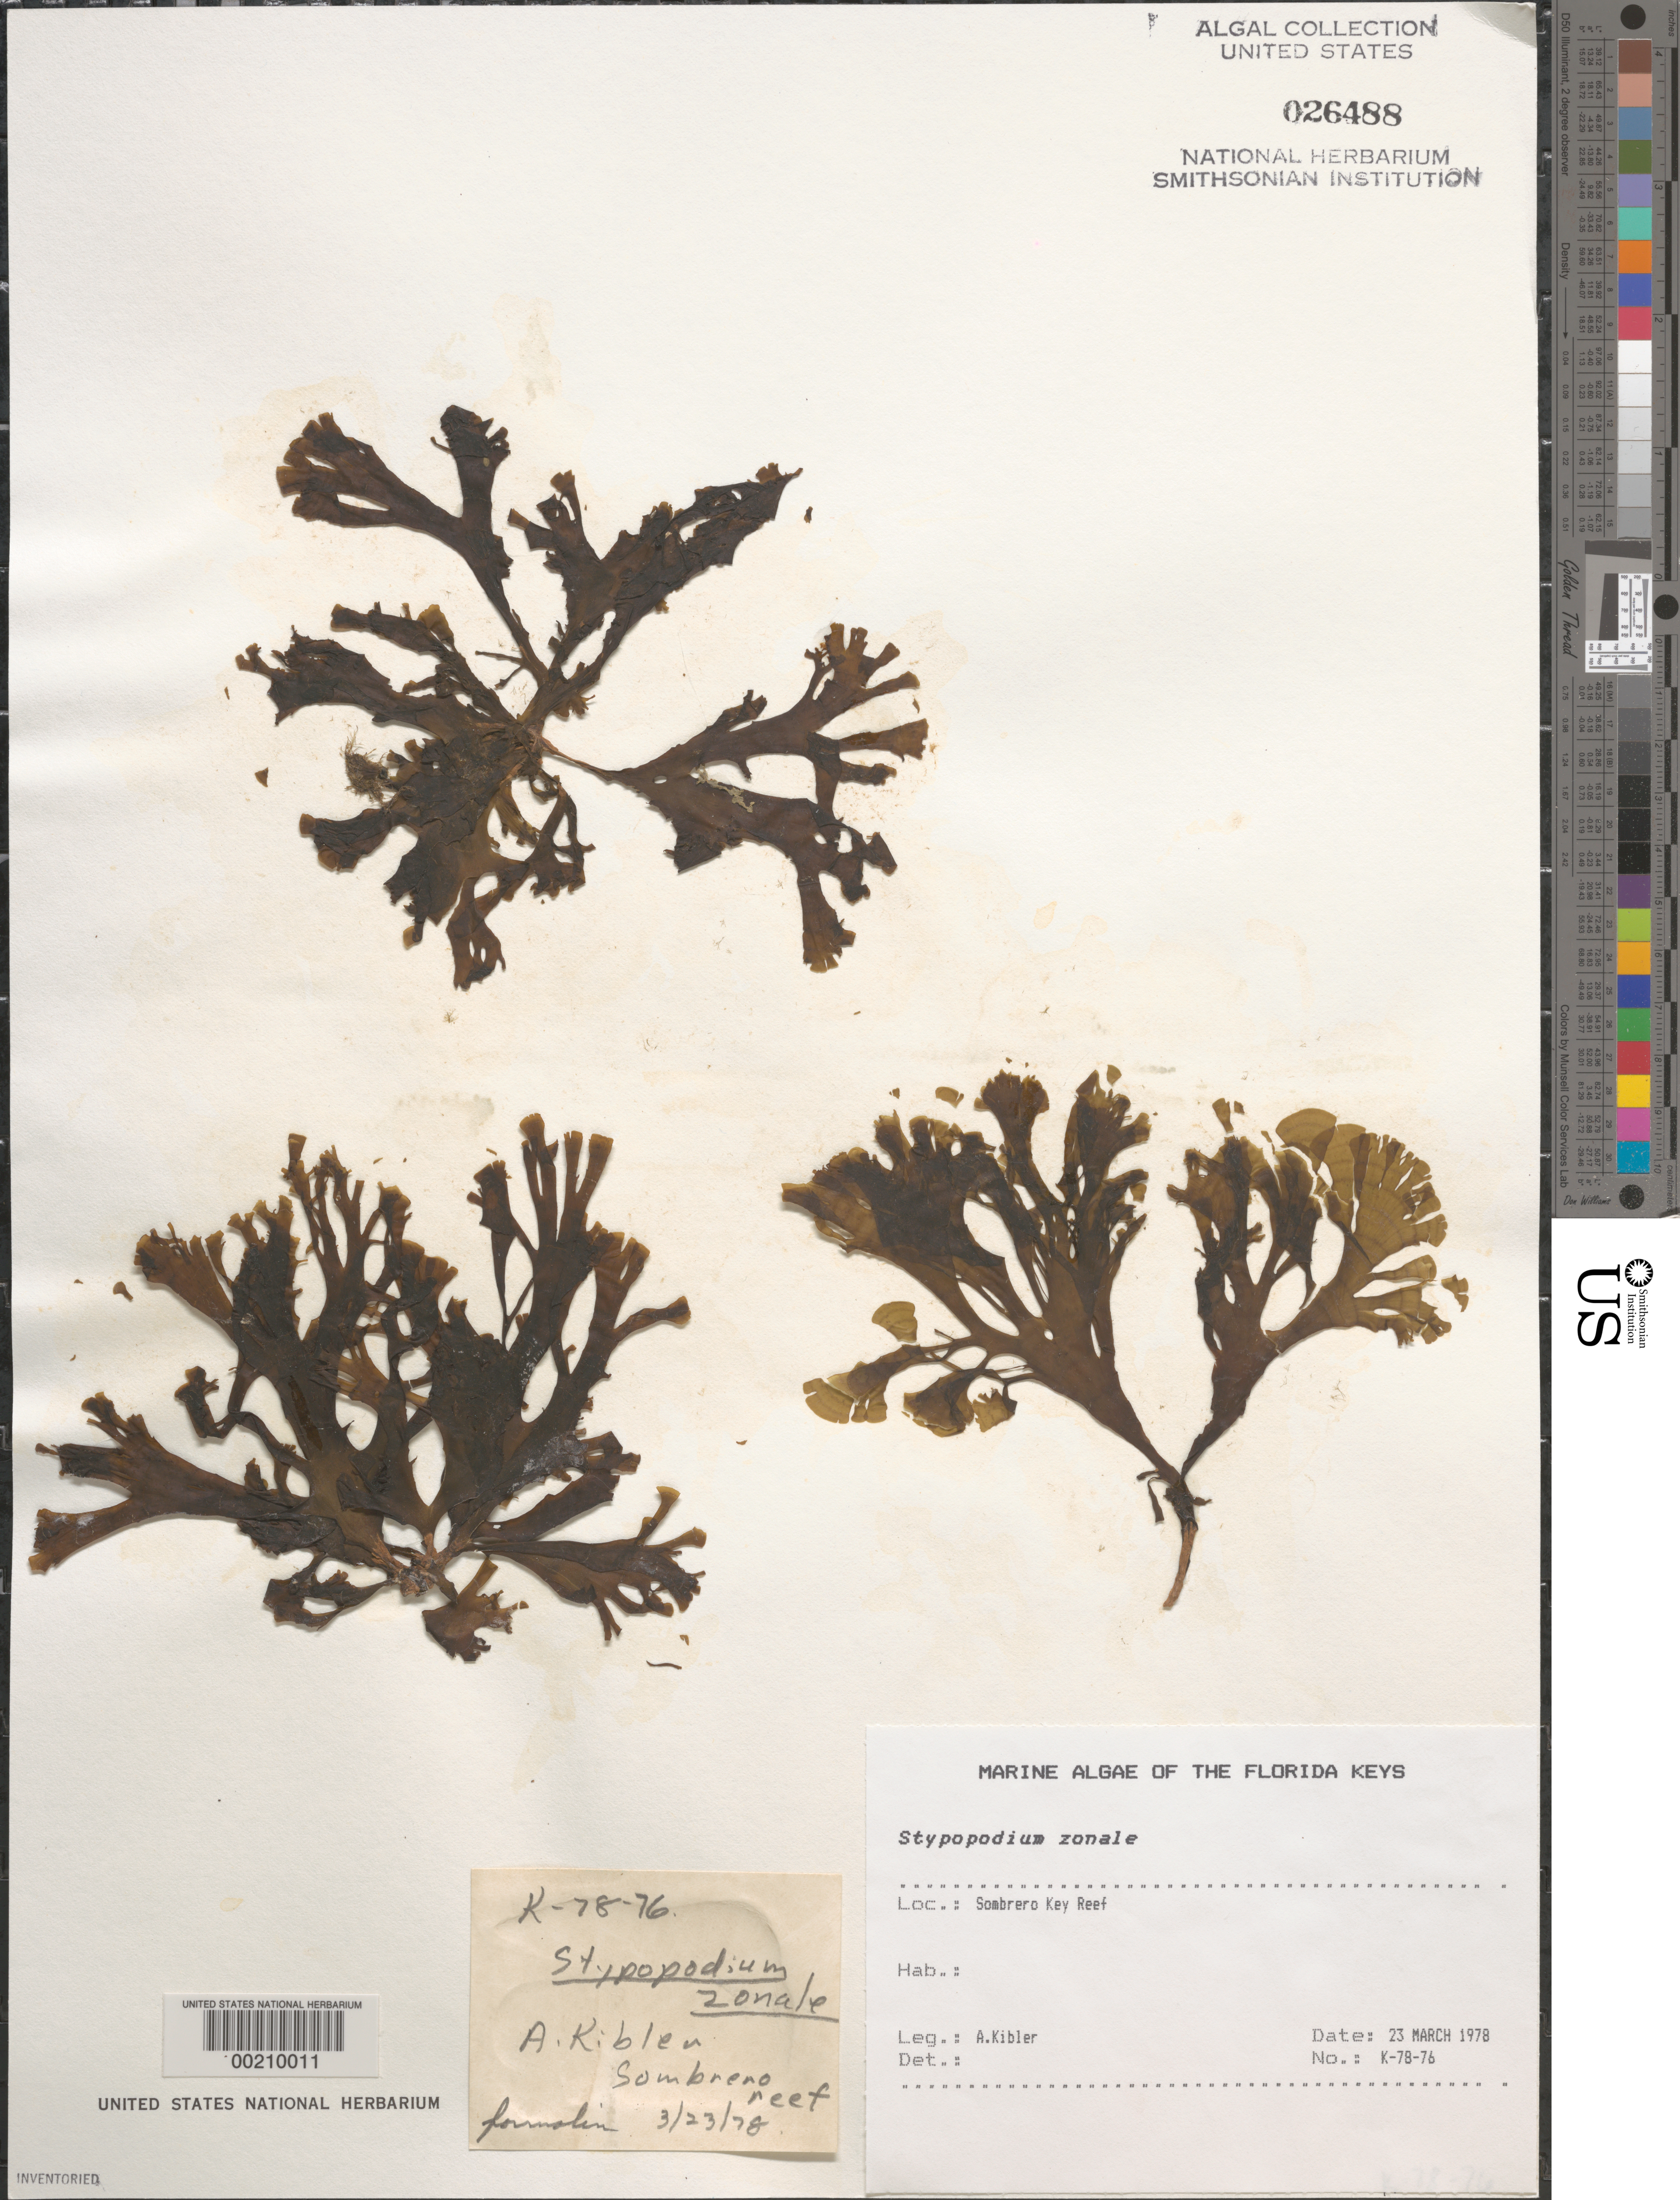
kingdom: Chromista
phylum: Ochrophyta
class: Phaeophyceae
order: Dictyotales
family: Dictyotaceae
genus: Stypopodium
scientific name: Stypopodium zonale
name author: (J.V.Lamouroux) Papenf.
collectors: A. Kibler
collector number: K-78-76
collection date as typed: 23 Mar 1978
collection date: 1978-03-23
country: United States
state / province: Florida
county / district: Monroe County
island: Sombrero Key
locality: Sombrero Key Reef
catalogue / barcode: US 26488